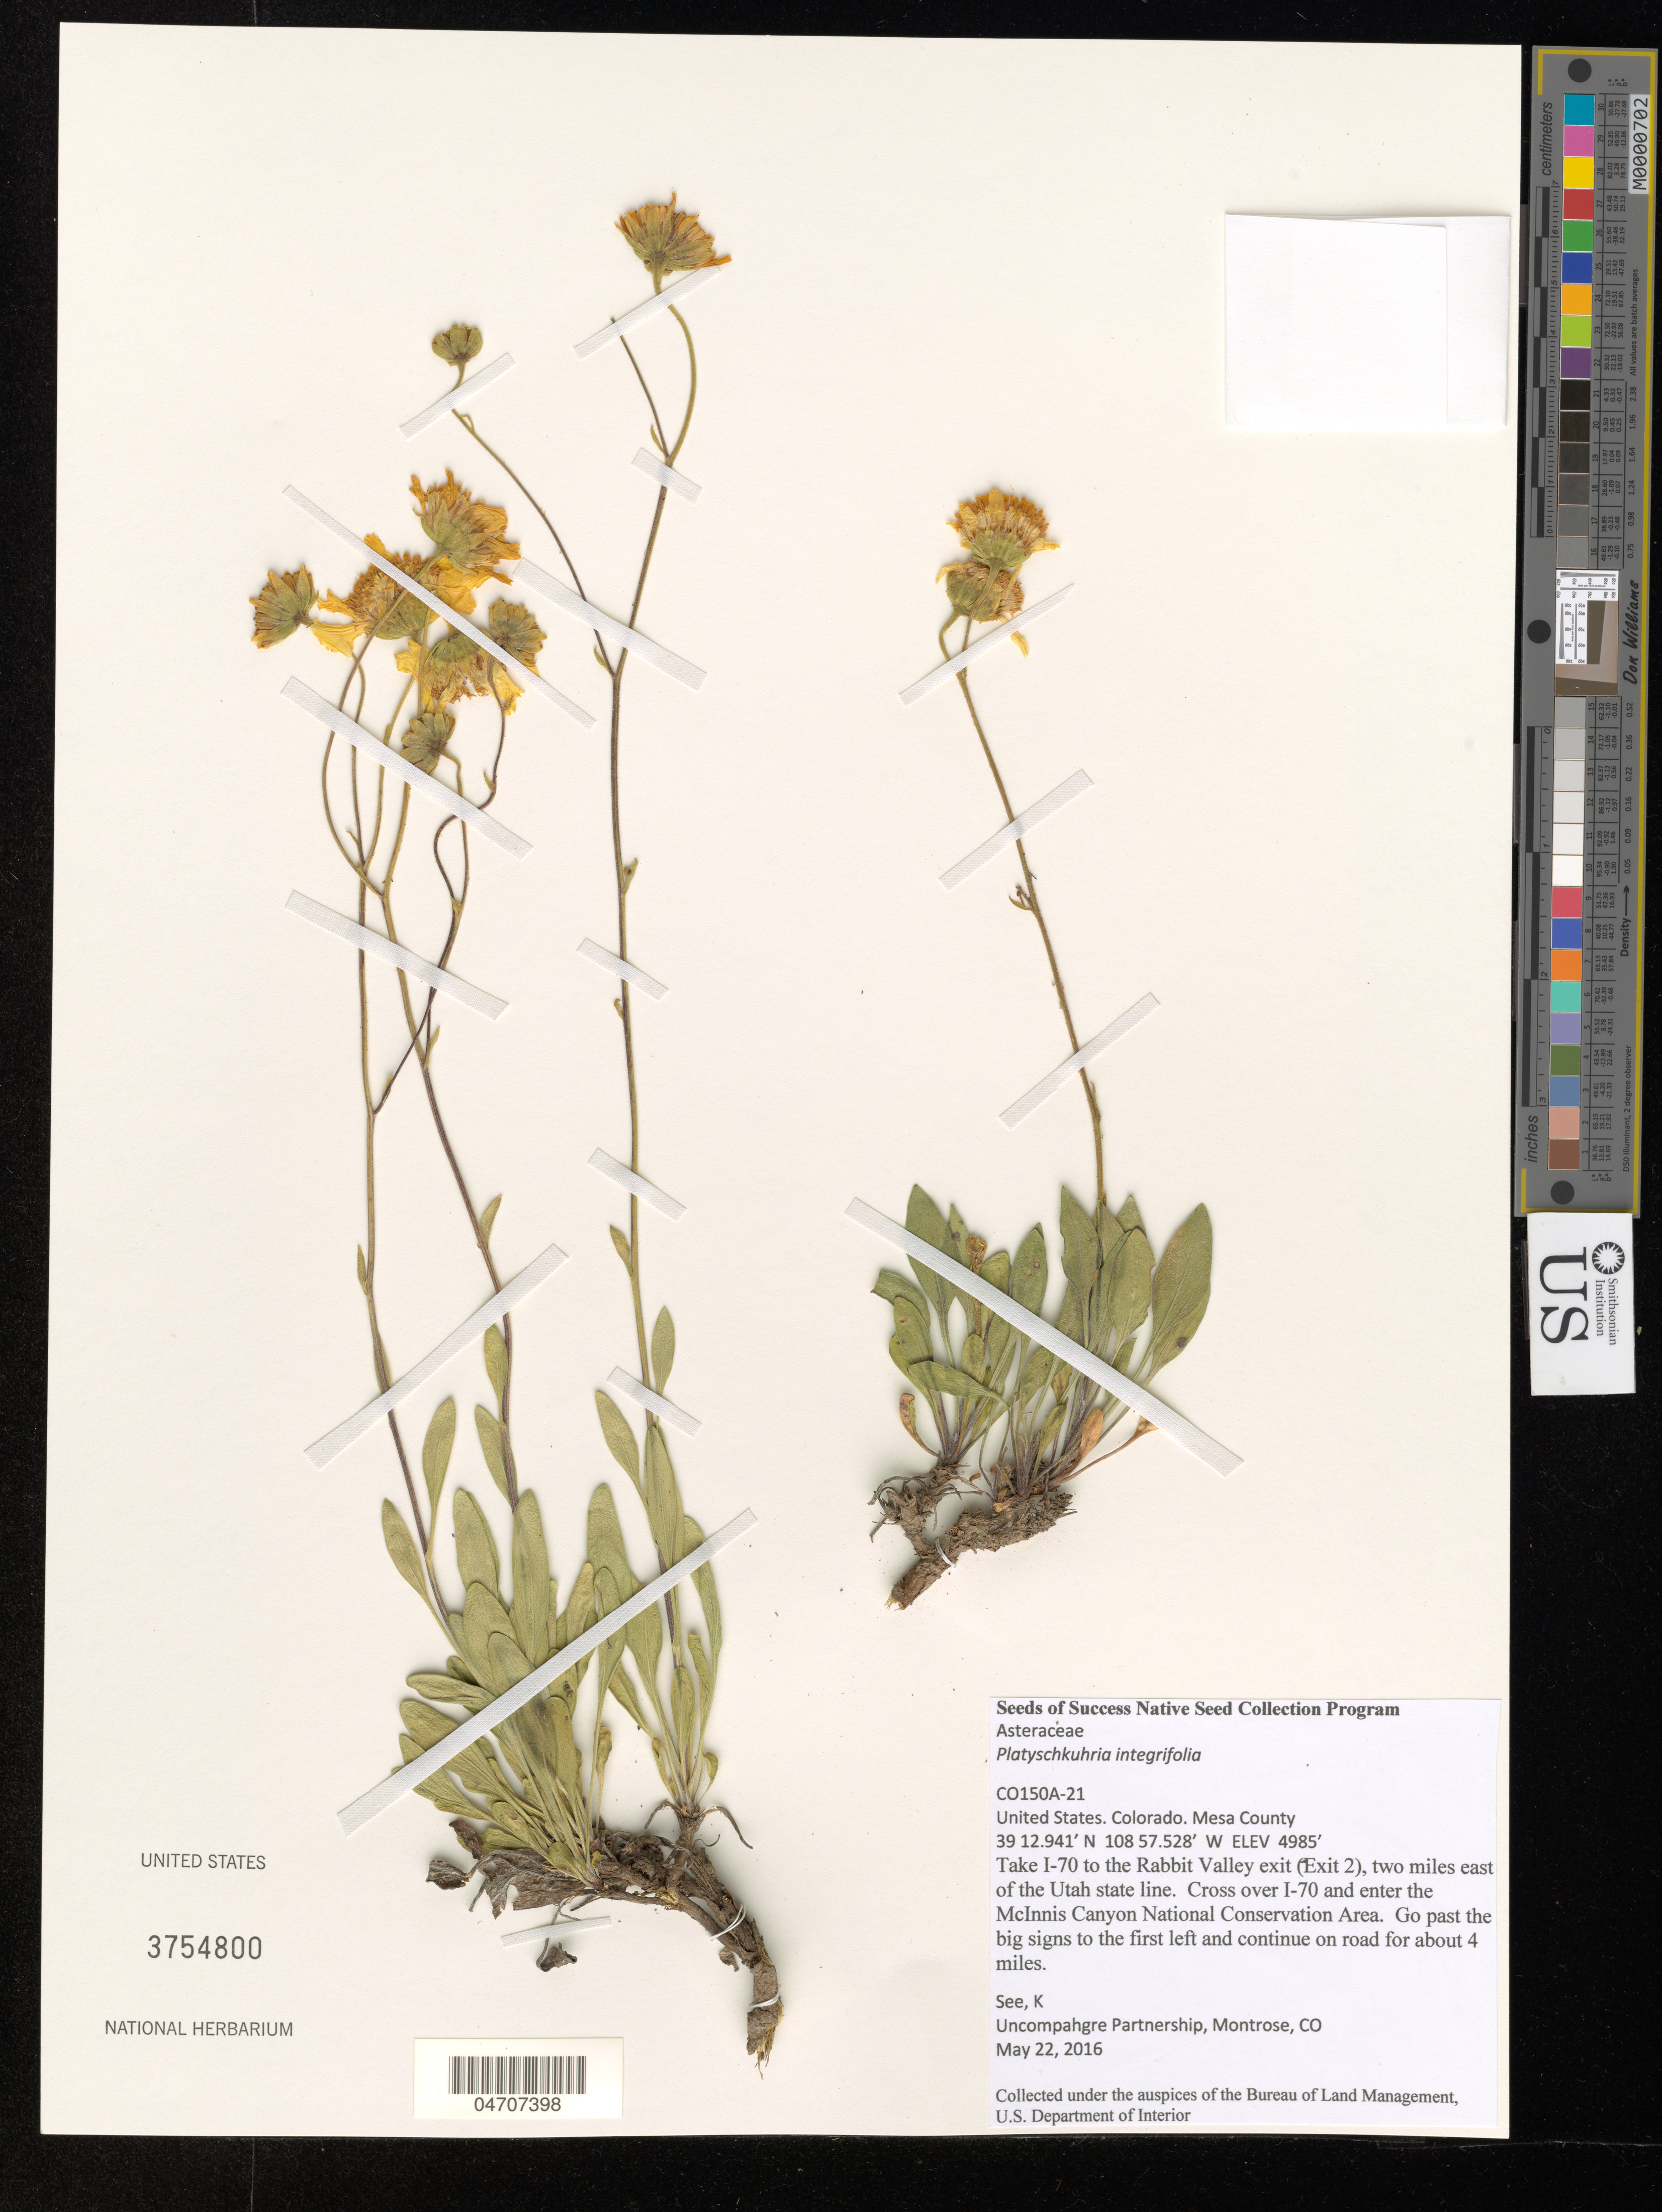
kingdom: Plantae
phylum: Tracheophyta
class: Magnoliopsida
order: Asterales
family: Asteraceae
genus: Platyschkuhria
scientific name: Platyschkuhria integrifolia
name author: (A. Gray) Rydb.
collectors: K. See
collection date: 2016-05-22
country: United States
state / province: Colorado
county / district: Mesa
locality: Mesa County. Take I-70 to the Rabbit Valley exit (Exit 2), two miles east of the Utah state line. Cross over I-70 and enter the McInnis Canyon National Conservation Area. Go past by signs to the first left and continue on road for about 4 miles.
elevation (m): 1519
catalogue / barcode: US 3754800